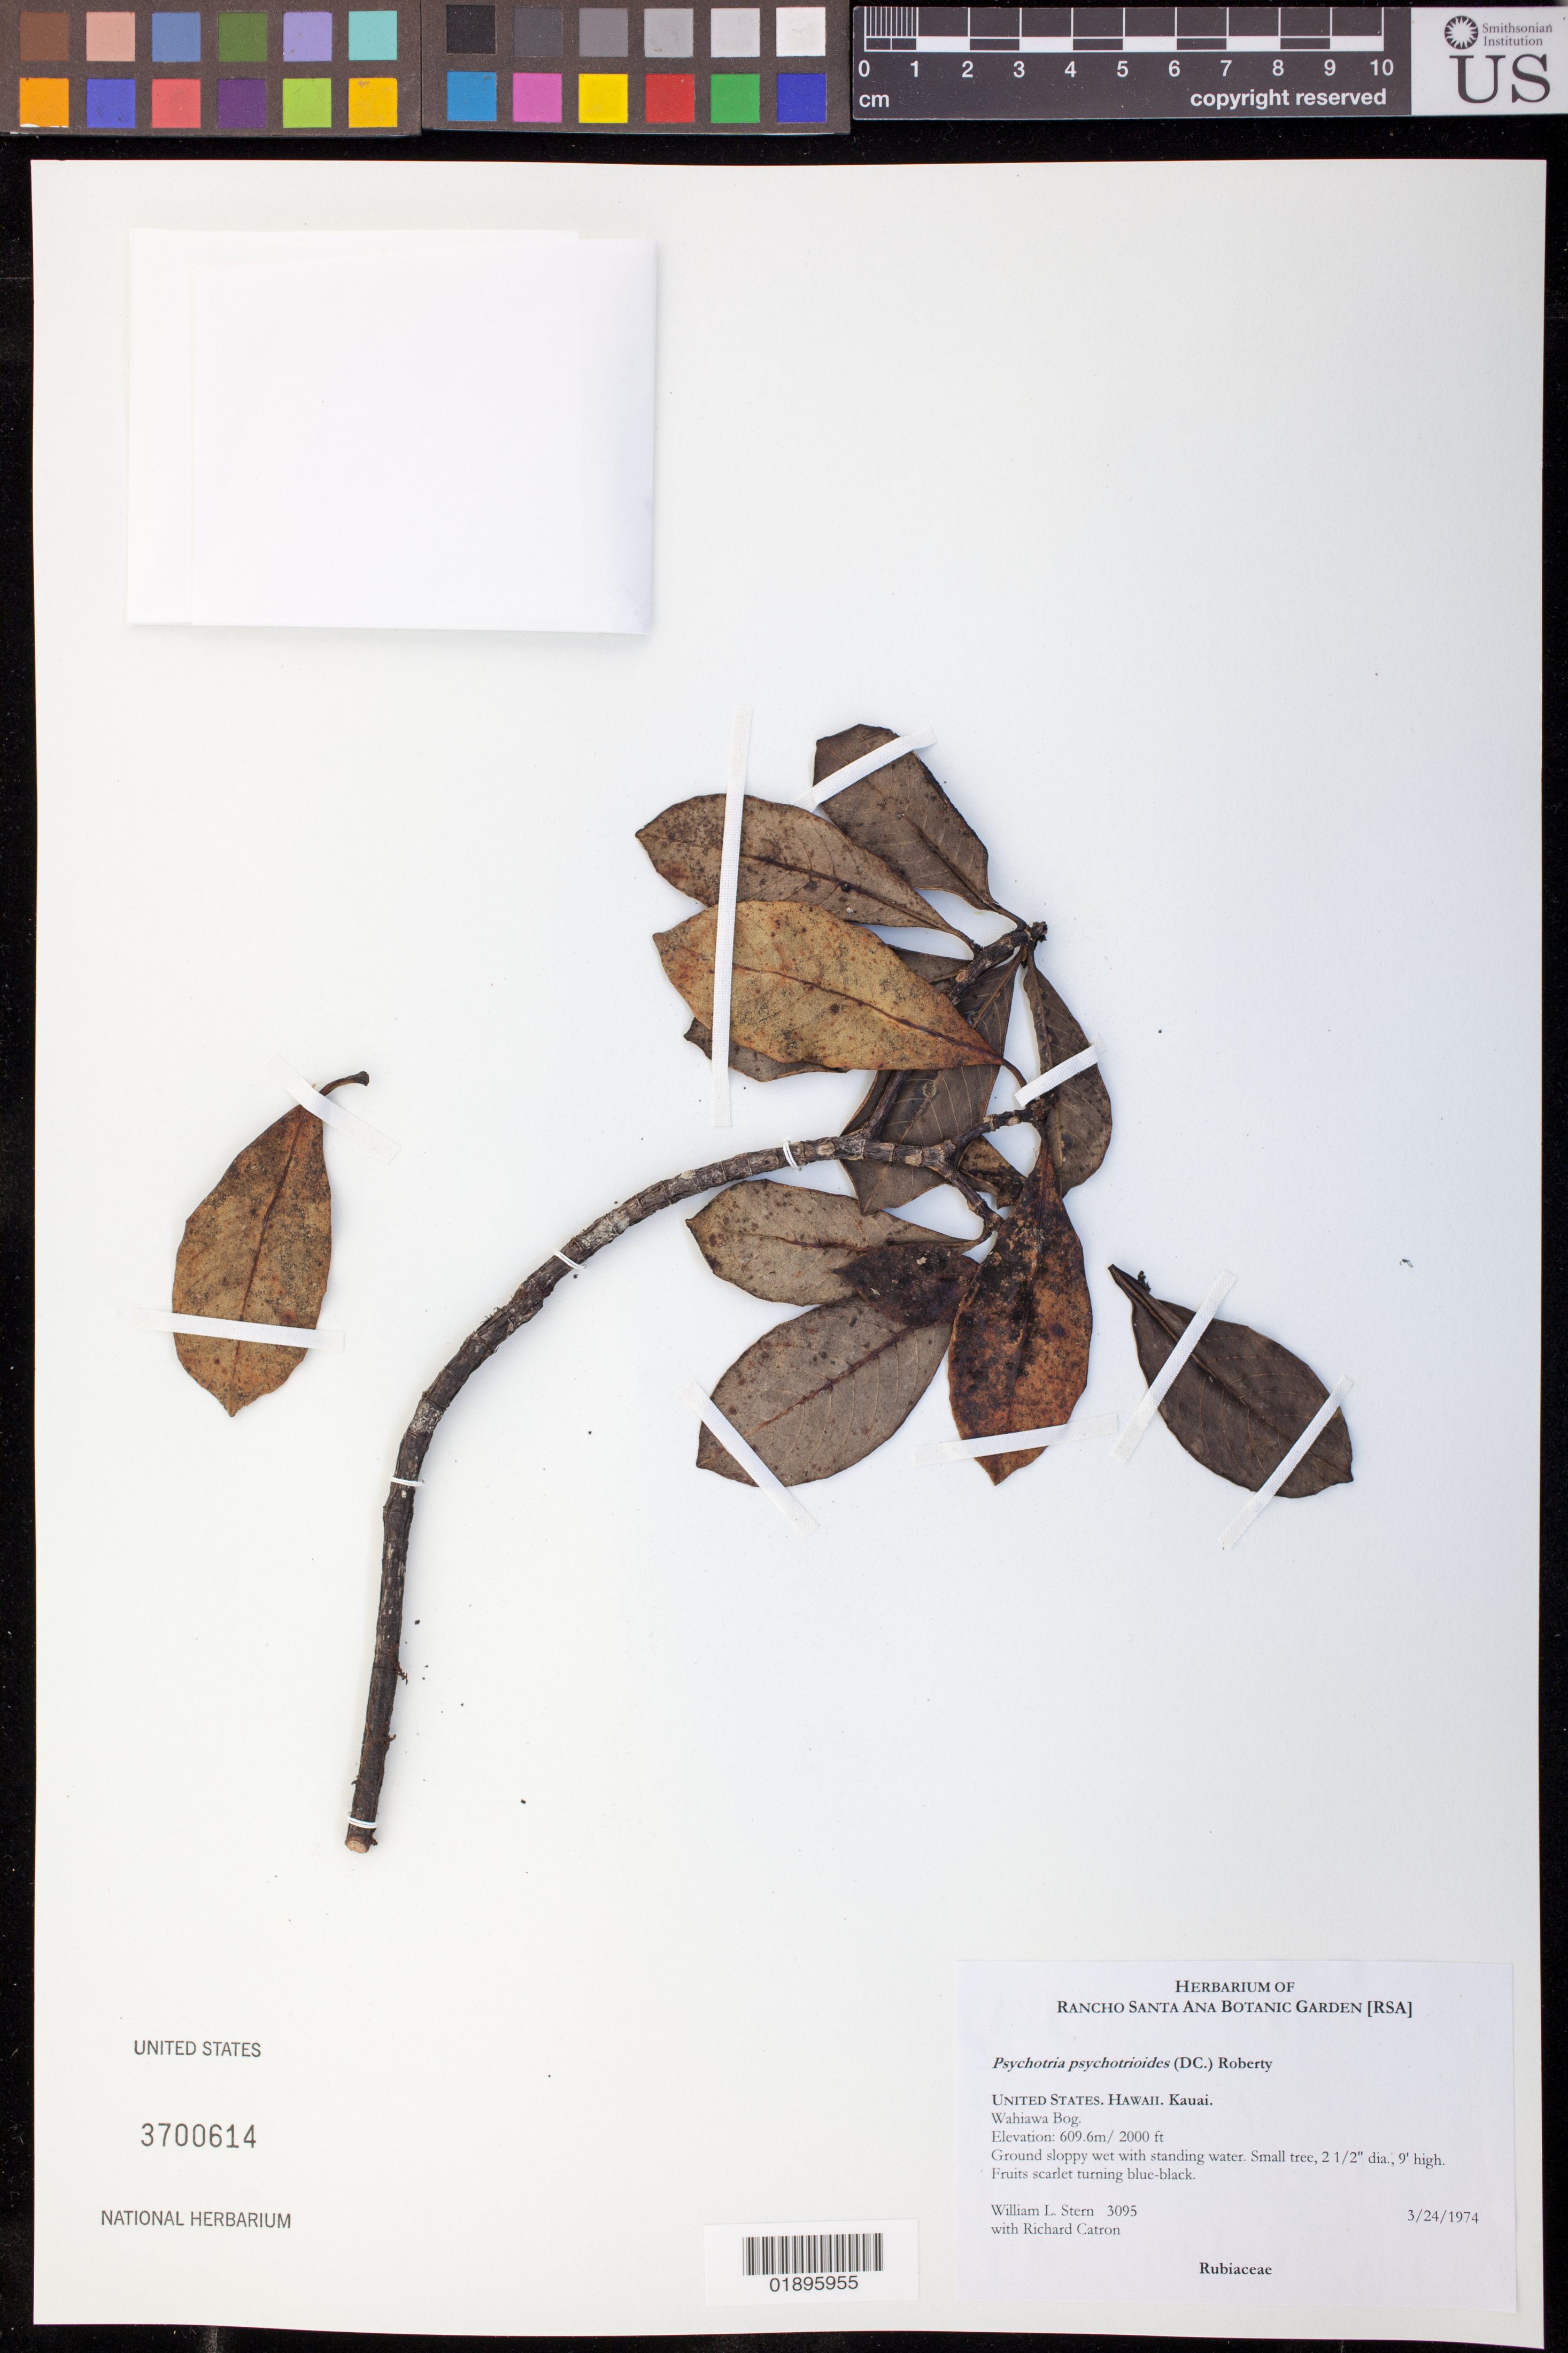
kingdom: Plantae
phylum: Tracheophyta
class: Magnoliopsida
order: Gentianales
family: Rubiaceae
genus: Psychotria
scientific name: Psychotria greenwelliae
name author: Fosberg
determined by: Wagner, W. L., (BOT), Smithsonian Institution - National Museum of Natural History (UNITED STATES)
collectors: W. L. Stern & R. Catron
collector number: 3095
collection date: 1974-03-24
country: United States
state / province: Hawaii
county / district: Kauai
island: Kaua'i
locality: Bank of Wahiawa Stream.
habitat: Ground sloppy wet with standing water.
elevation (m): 610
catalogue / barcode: US 3700614